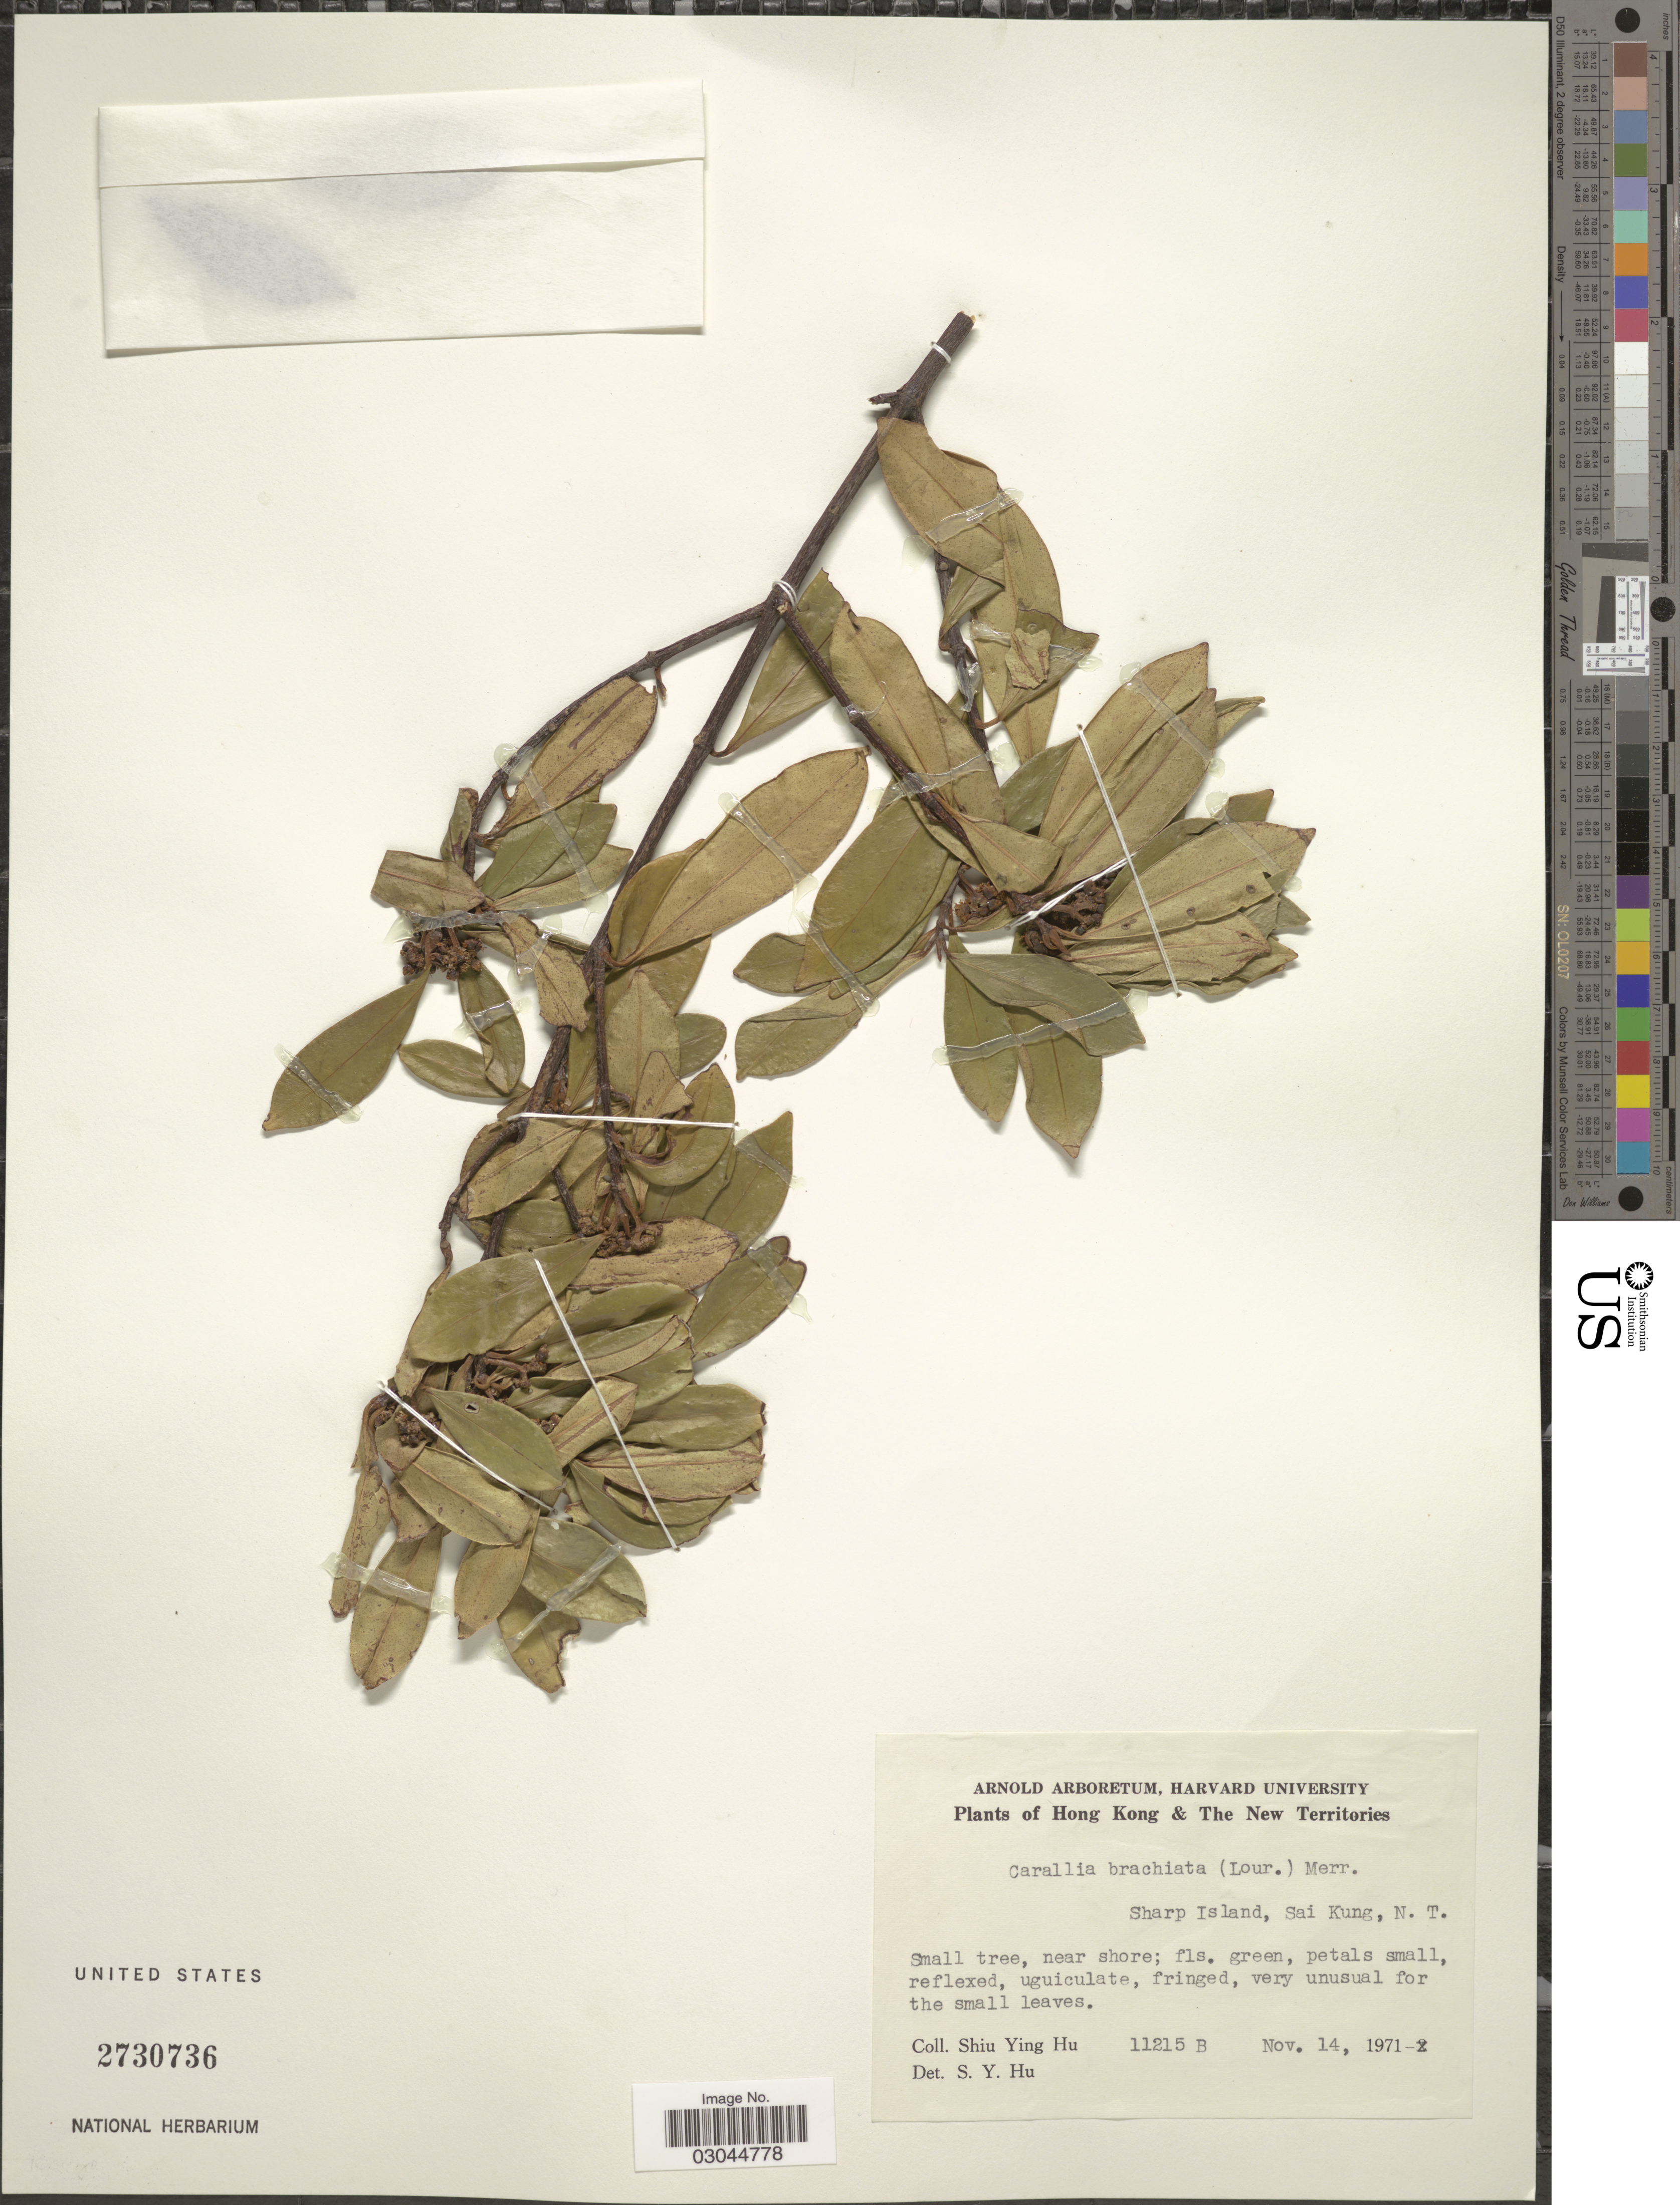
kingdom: Plantae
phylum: Tracheophyta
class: Magnoliopsida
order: Malpighiales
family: Rhizophoraceae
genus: Carallia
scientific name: Carallia brachiata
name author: (Lour.) Merr.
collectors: S. Y. Hu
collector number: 11215 B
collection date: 1971-11-14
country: China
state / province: Hong Kong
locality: The New Territories. Sharp Island, Sai Kung, N.T.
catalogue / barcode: US 2730736